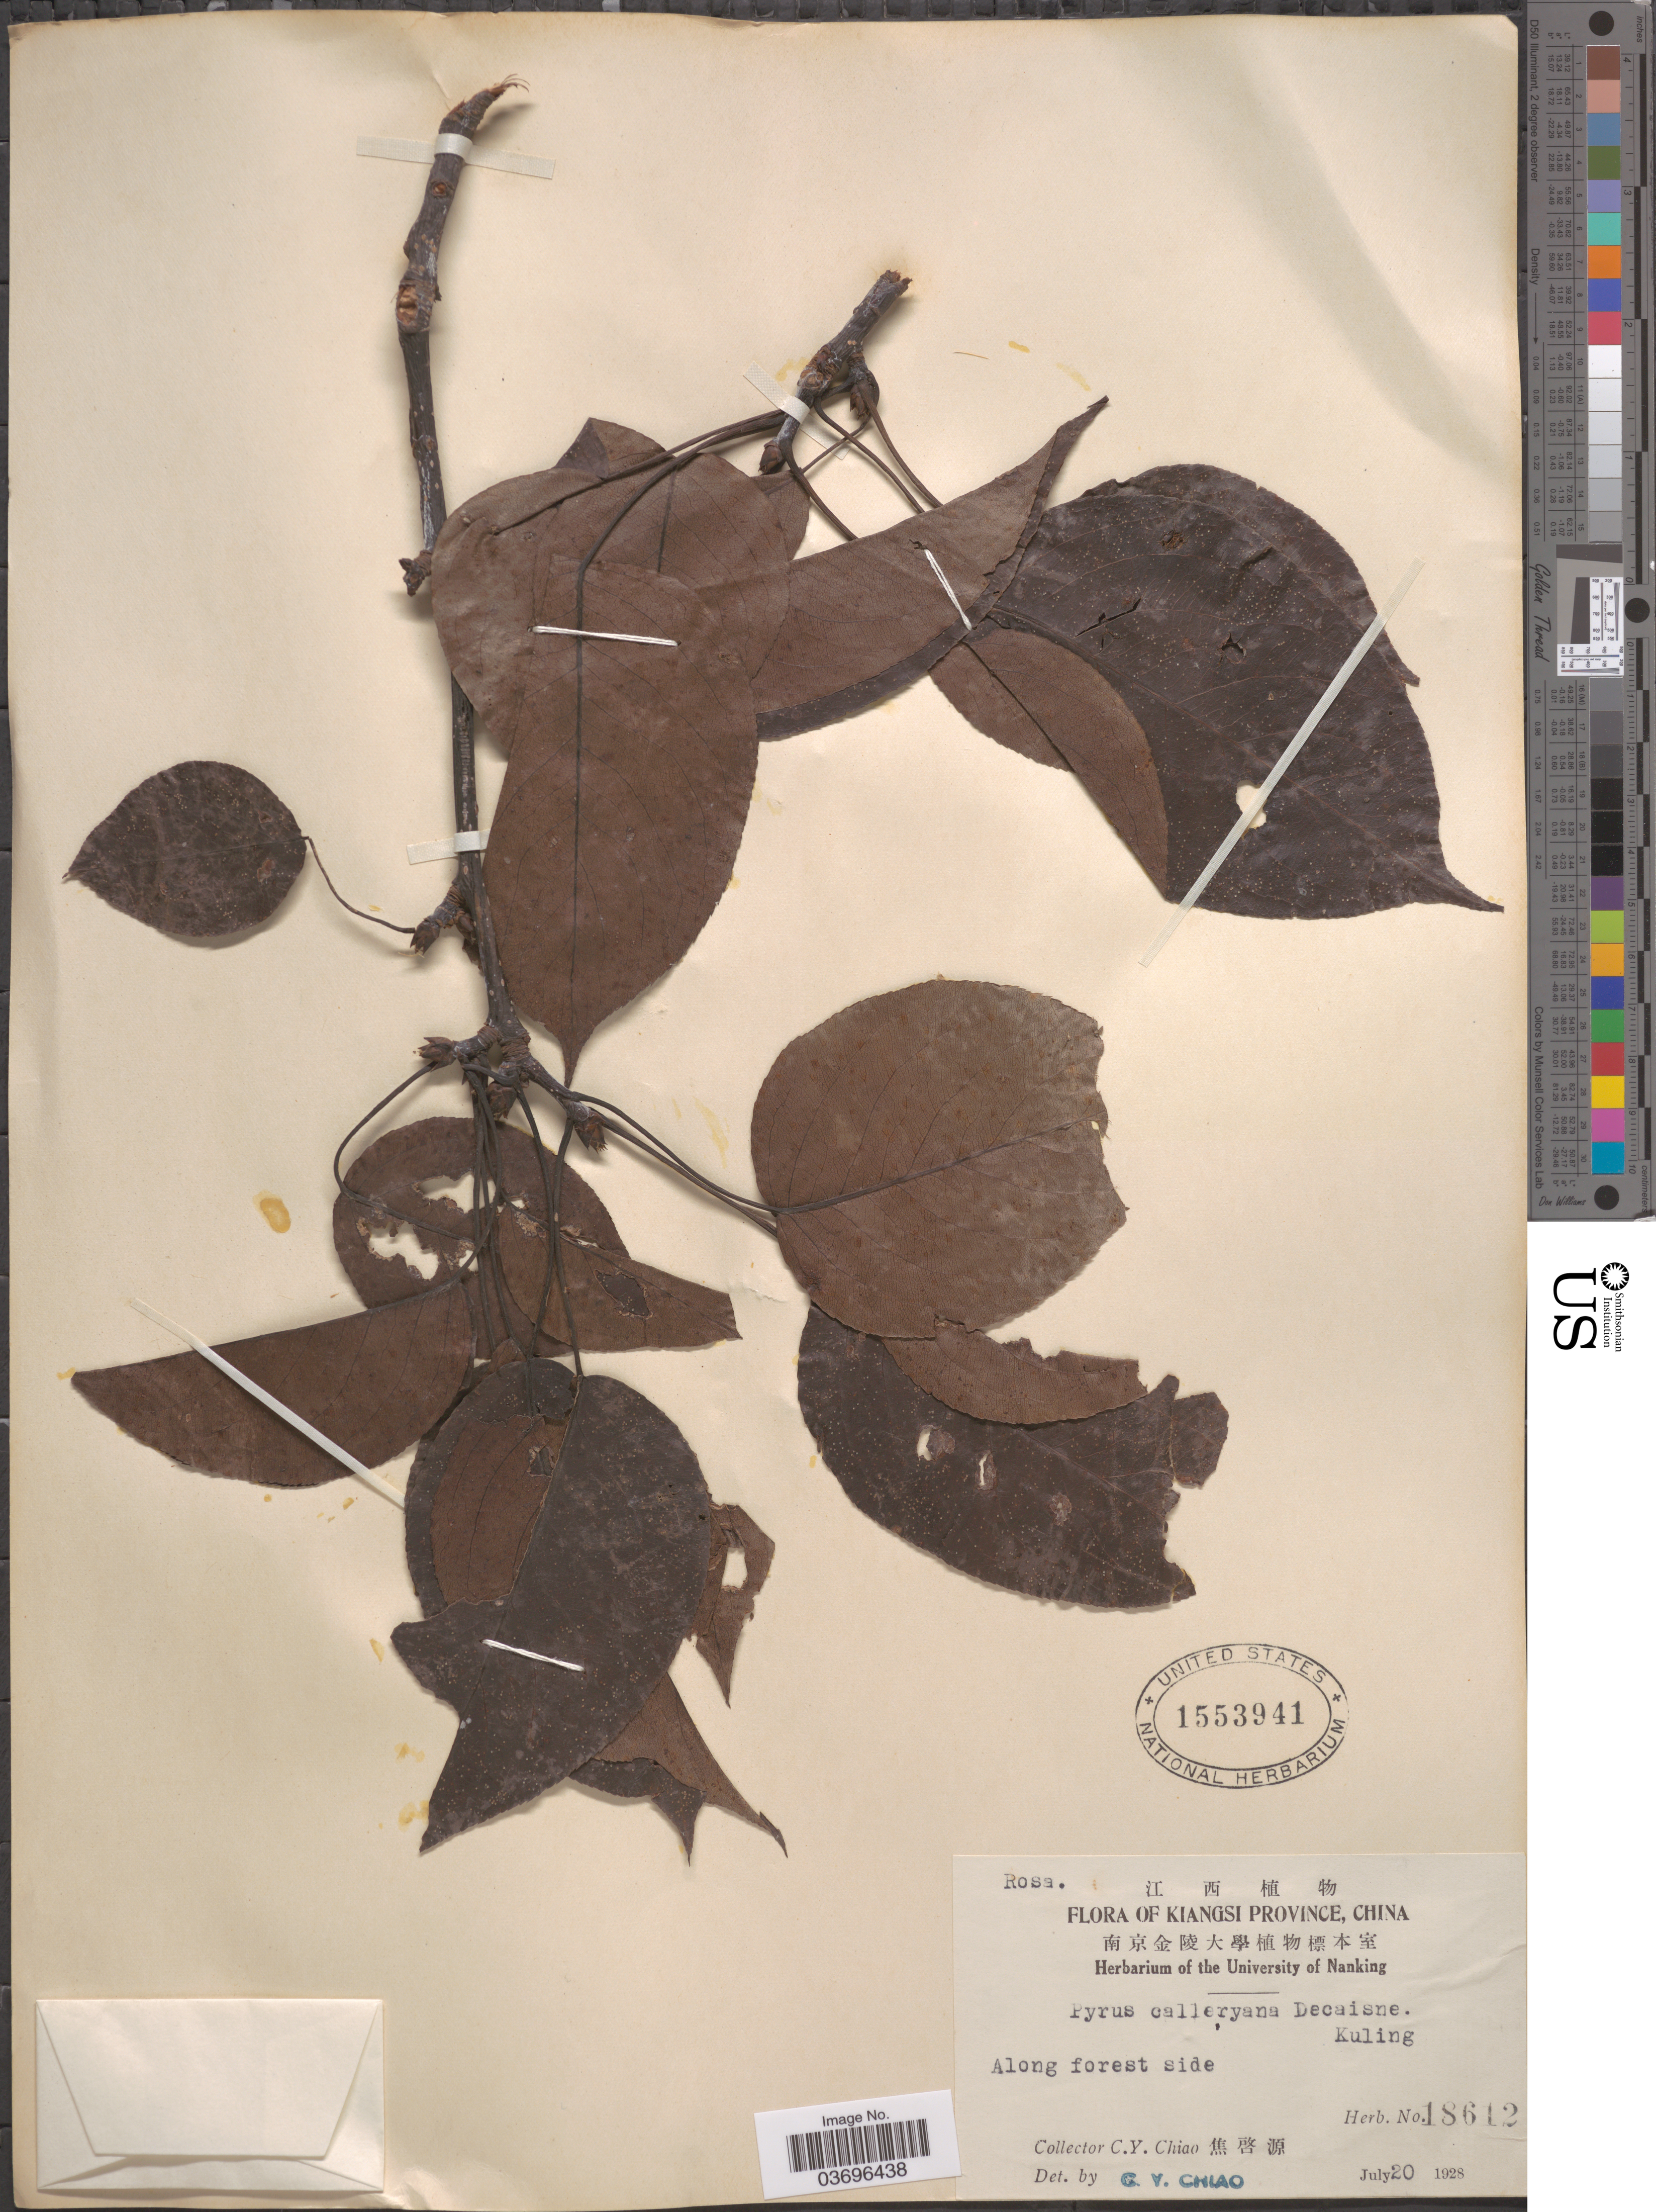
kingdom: Plantae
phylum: Tracheophyta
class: Magnoliopsida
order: Rosales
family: Rosaceae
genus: Pyrus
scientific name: Pyrus calleryana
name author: Decne.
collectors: C. Y. Chiao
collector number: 18612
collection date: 1928-07-20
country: China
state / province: Jiangxi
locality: Kiangsi Province. Kuling. Along forest side.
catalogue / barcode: US 1553941